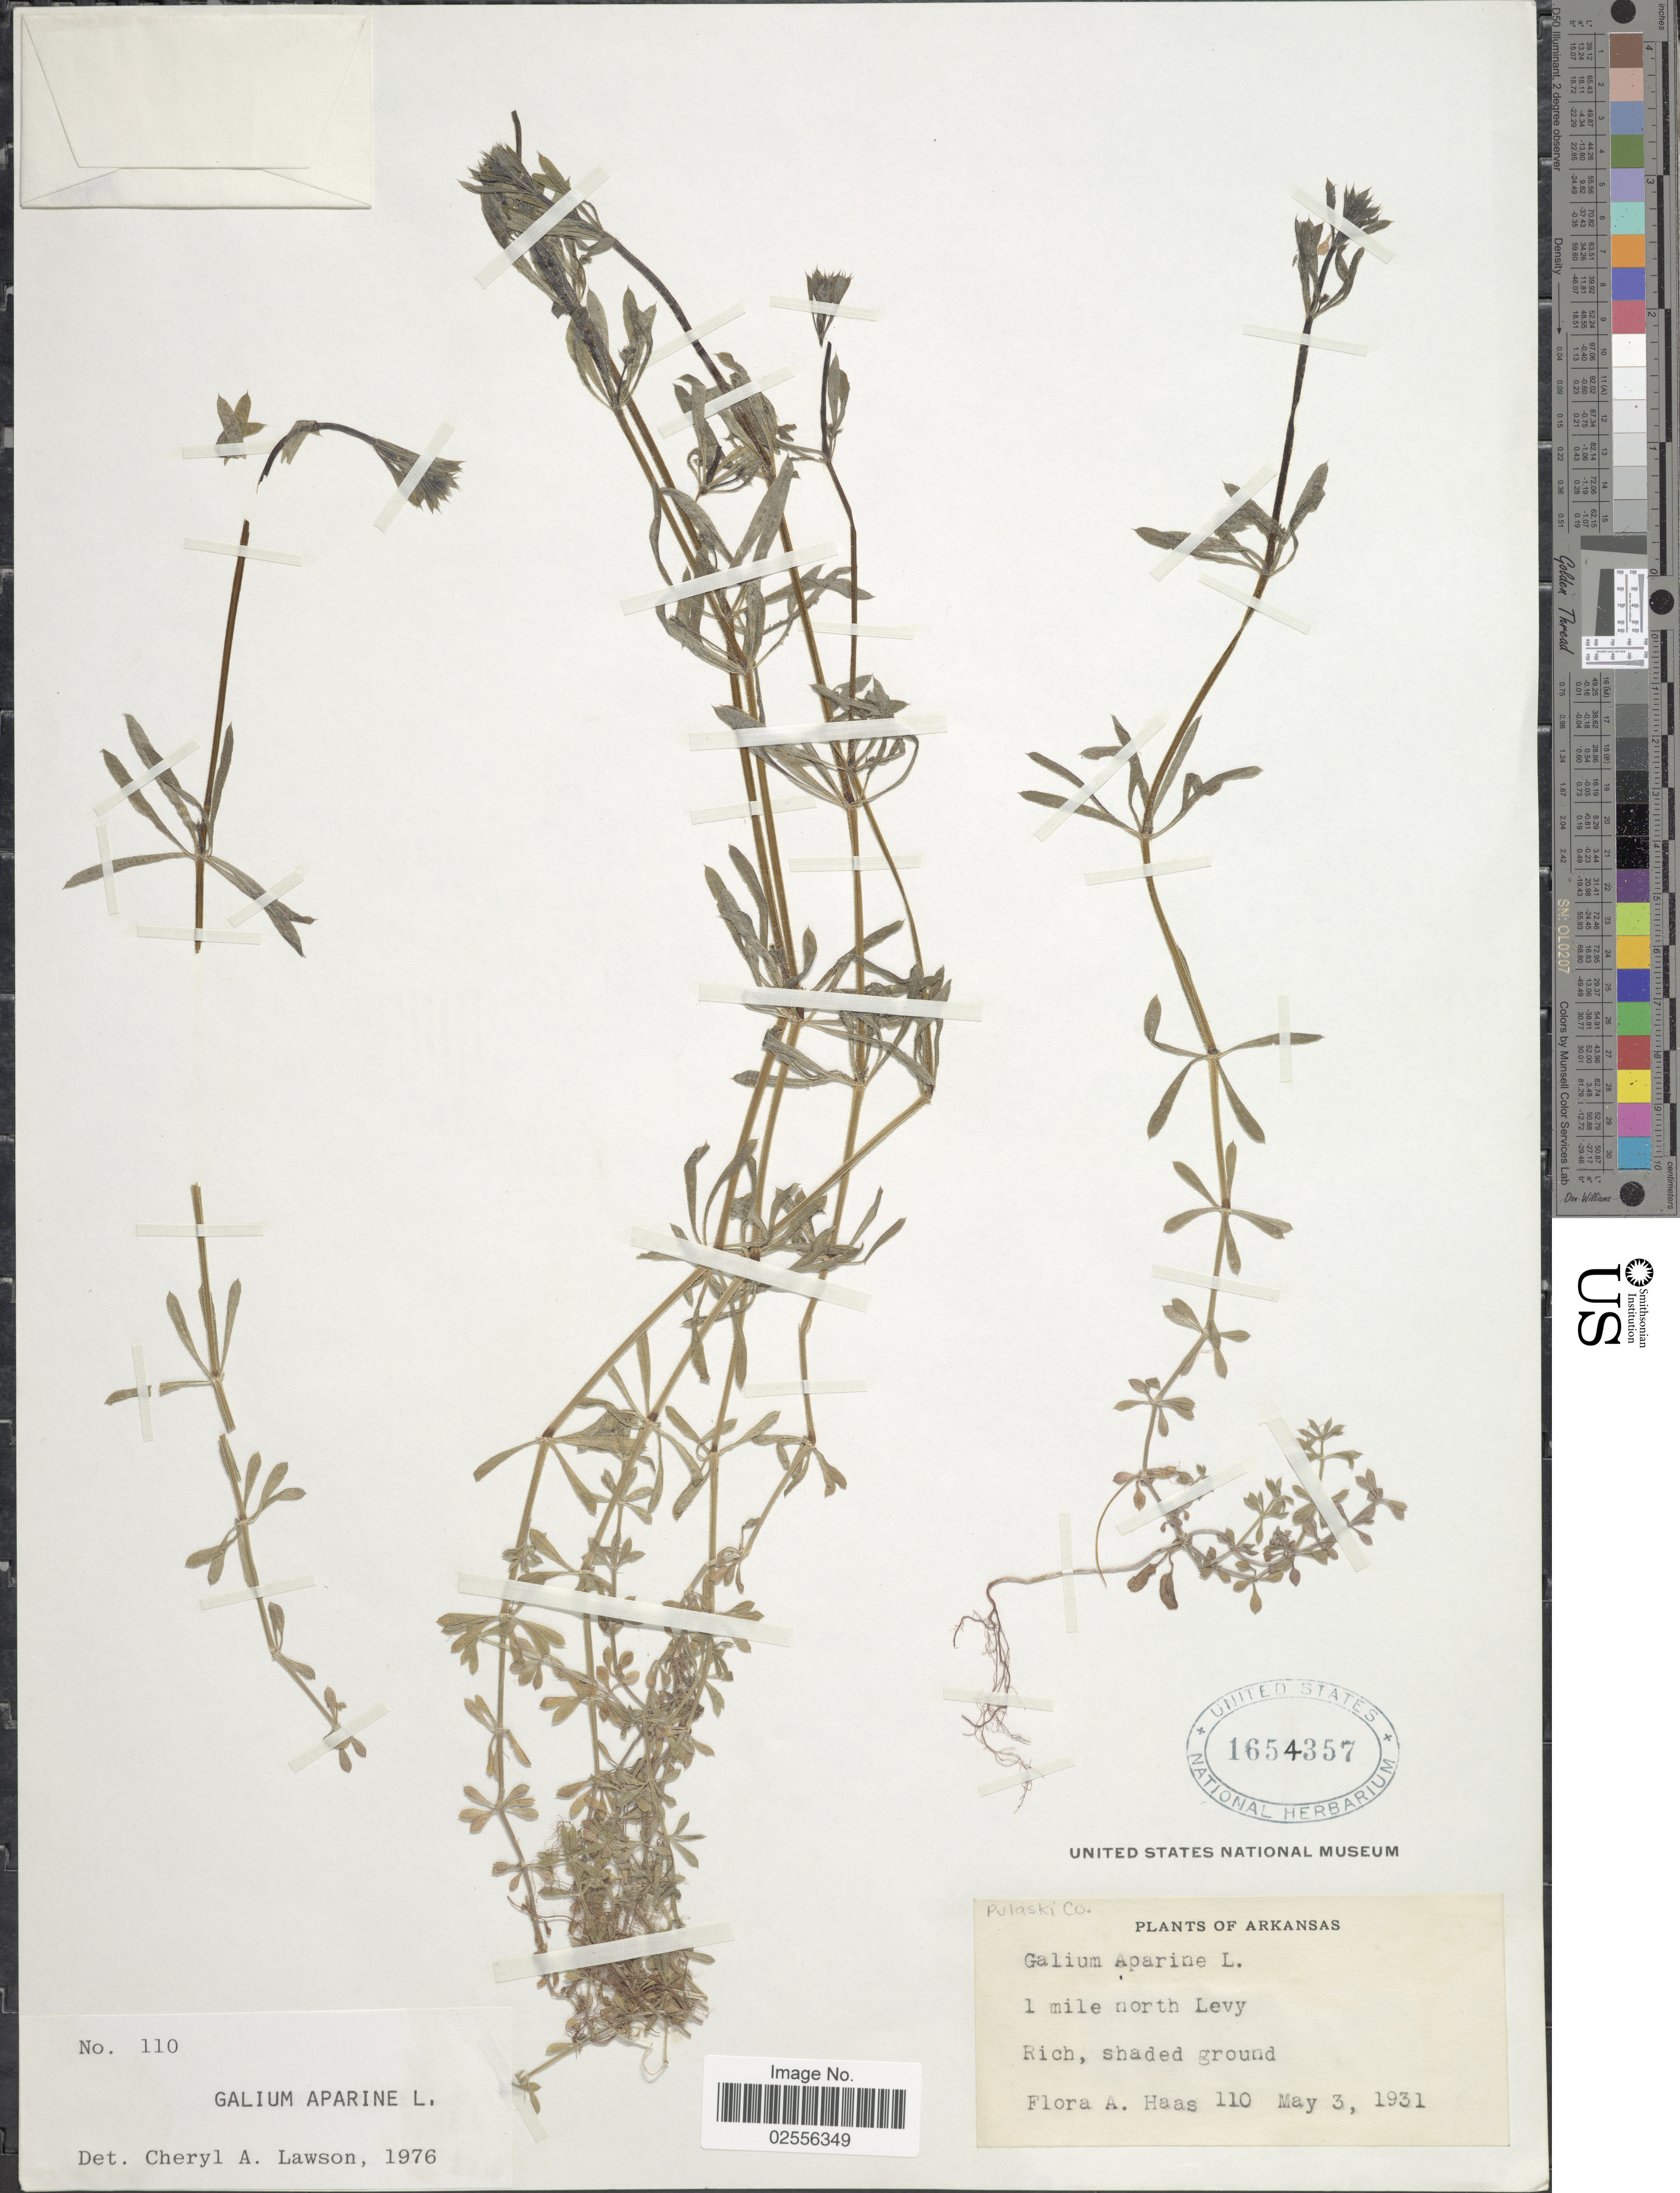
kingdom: Plantae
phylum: Tracheophyta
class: Magnoliopsida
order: Gentianales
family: Rubiaceae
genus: Galium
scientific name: Galium aparine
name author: L.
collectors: A. Haas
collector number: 110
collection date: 1931-05-03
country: United States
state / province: Arkansas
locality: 1 mile north Levy. Pulaski Co.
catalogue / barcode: US 165457